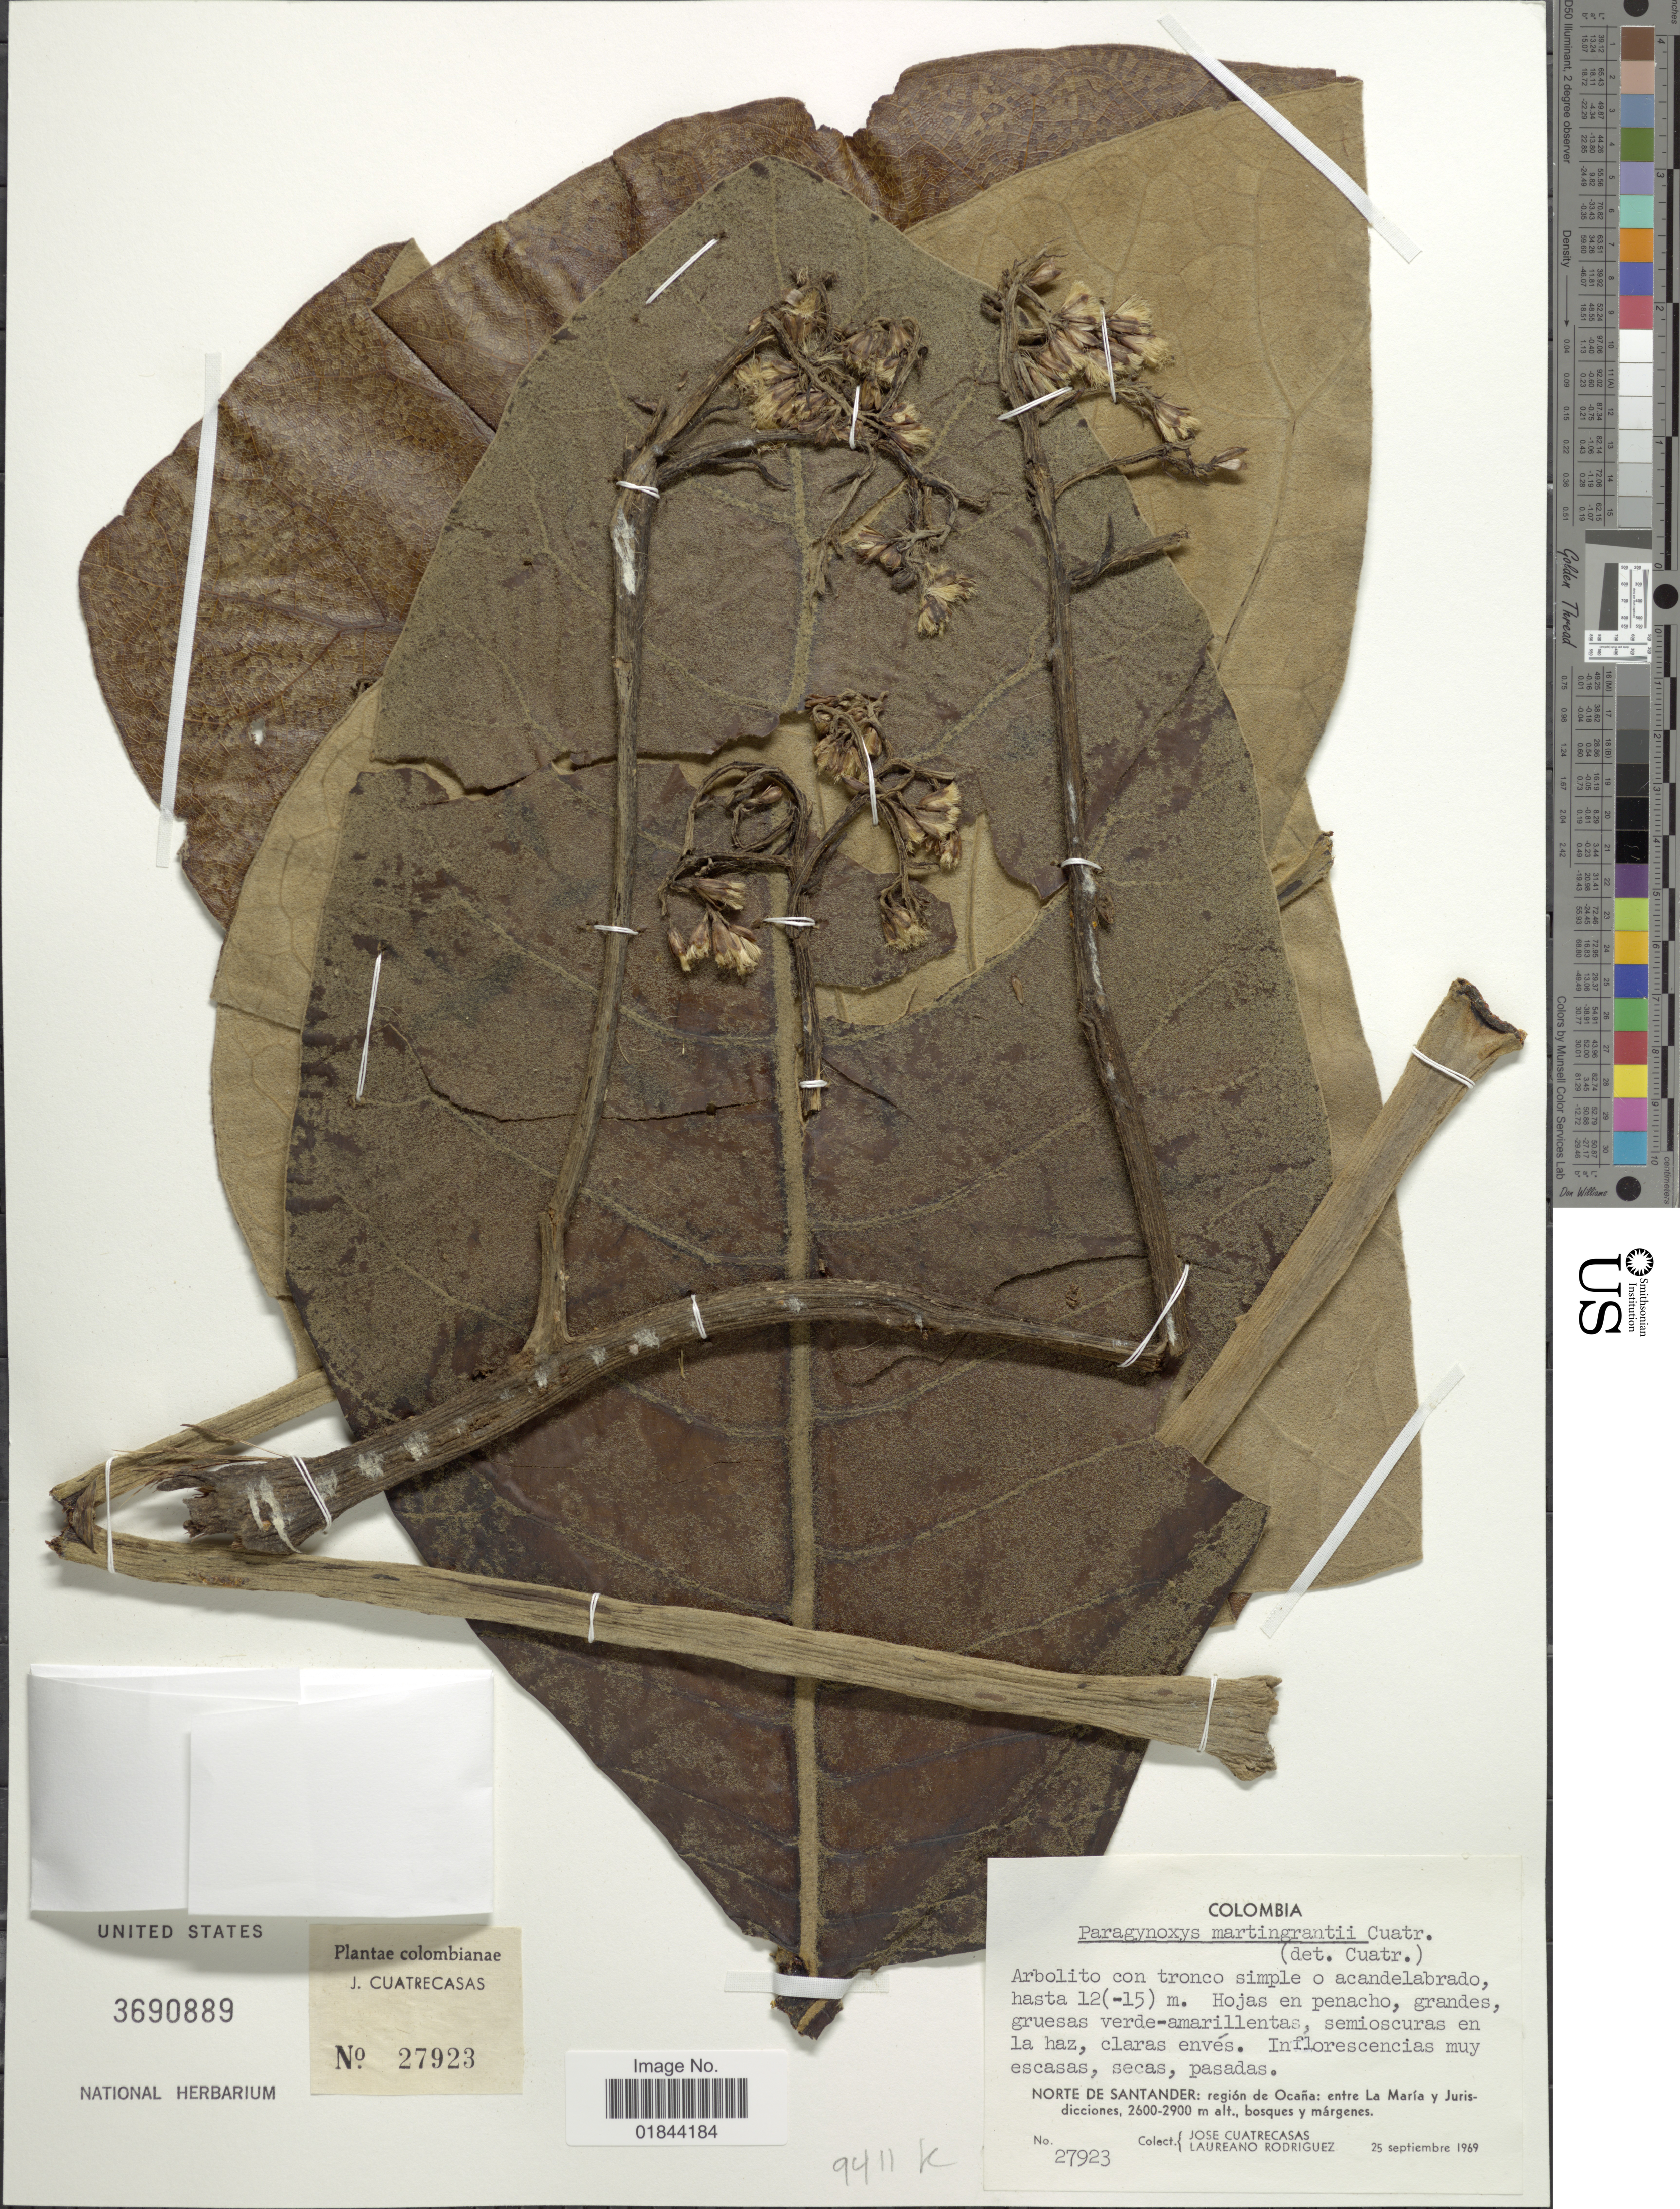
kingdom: Plantae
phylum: Tracheophyta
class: Magnoliopsida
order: Asterales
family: Asteraceae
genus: Paragynoxys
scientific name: Paragynoxys martingrantii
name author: Cuatrec.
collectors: J. Cuatrecasas & L. Rodriguez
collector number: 27923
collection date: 1969-09-25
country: Colombia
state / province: Norte de Santander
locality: Region de Ocana: entre La Maria y Jurisdicciones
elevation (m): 2600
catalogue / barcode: US 3690889